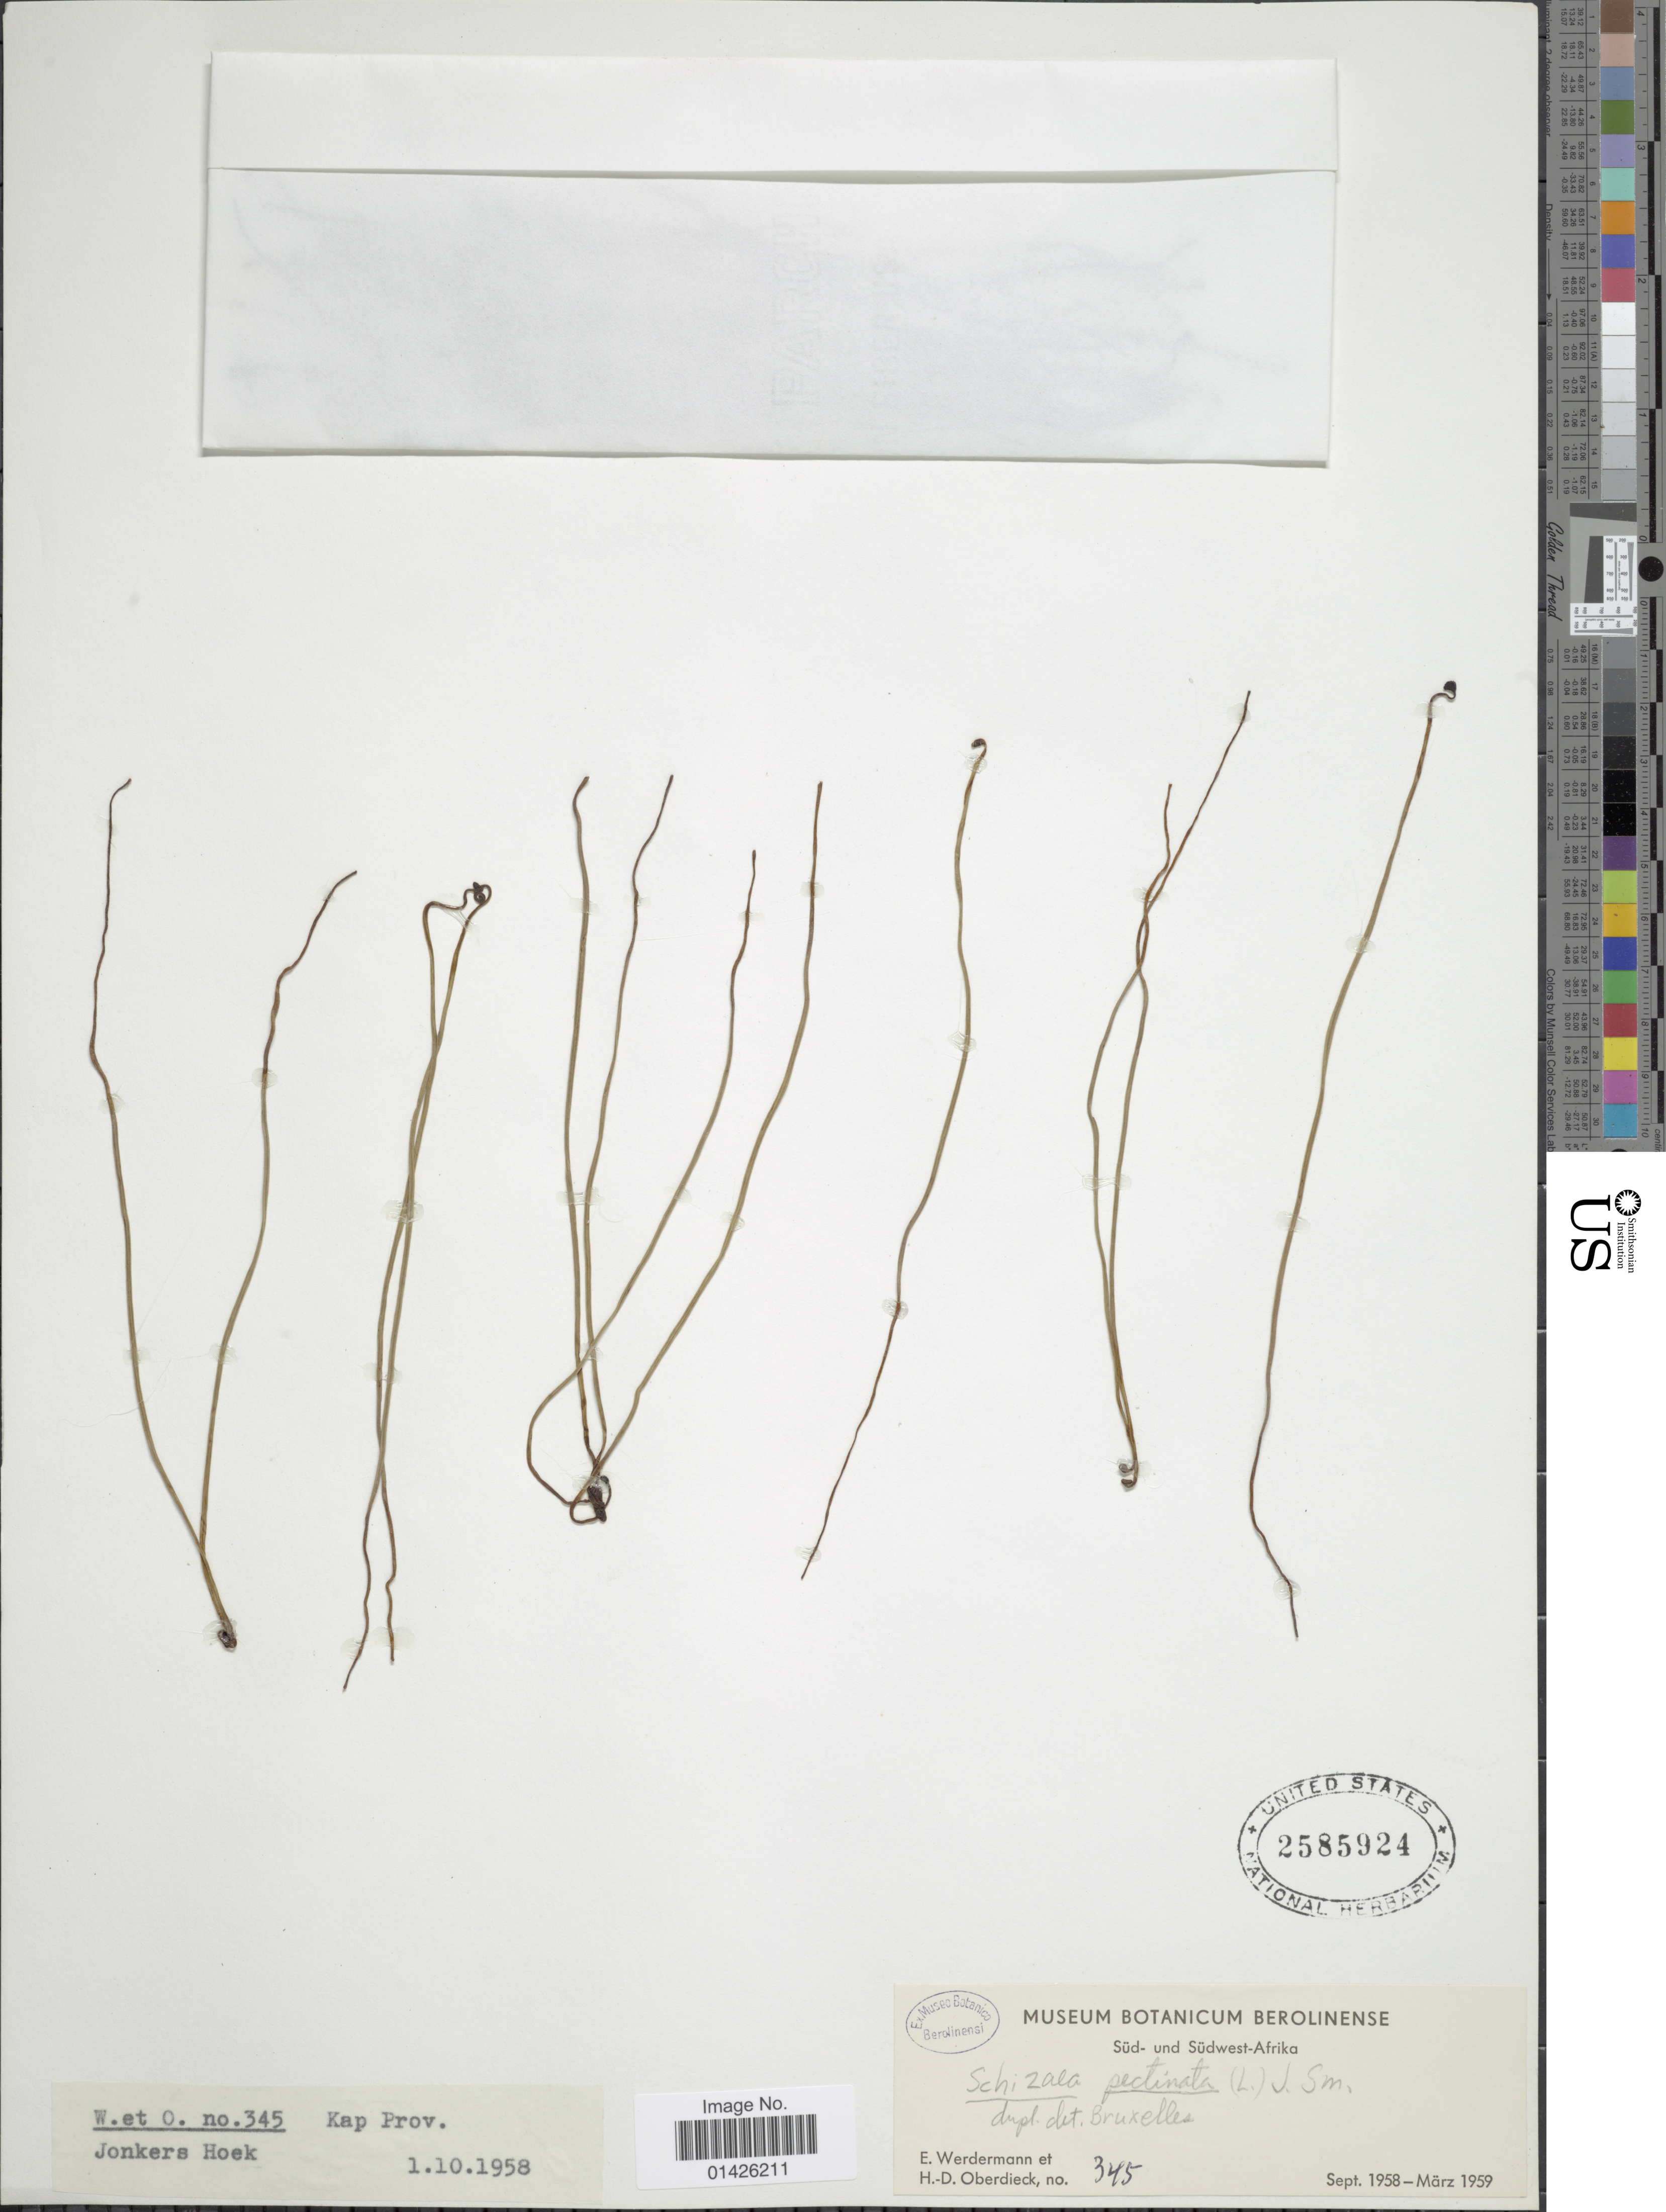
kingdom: Plantae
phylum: Tracheophyta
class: Polypodiopsida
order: Schizaeales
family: Schizaeaceae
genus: Schizaea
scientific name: Schizaea pectinata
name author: (L.) Sw.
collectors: E. Werdermann & H. Oberdieck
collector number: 345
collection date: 1958-10-01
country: South Africa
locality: Kap Prov. Jonkers Hoek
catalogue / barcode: US 2585924